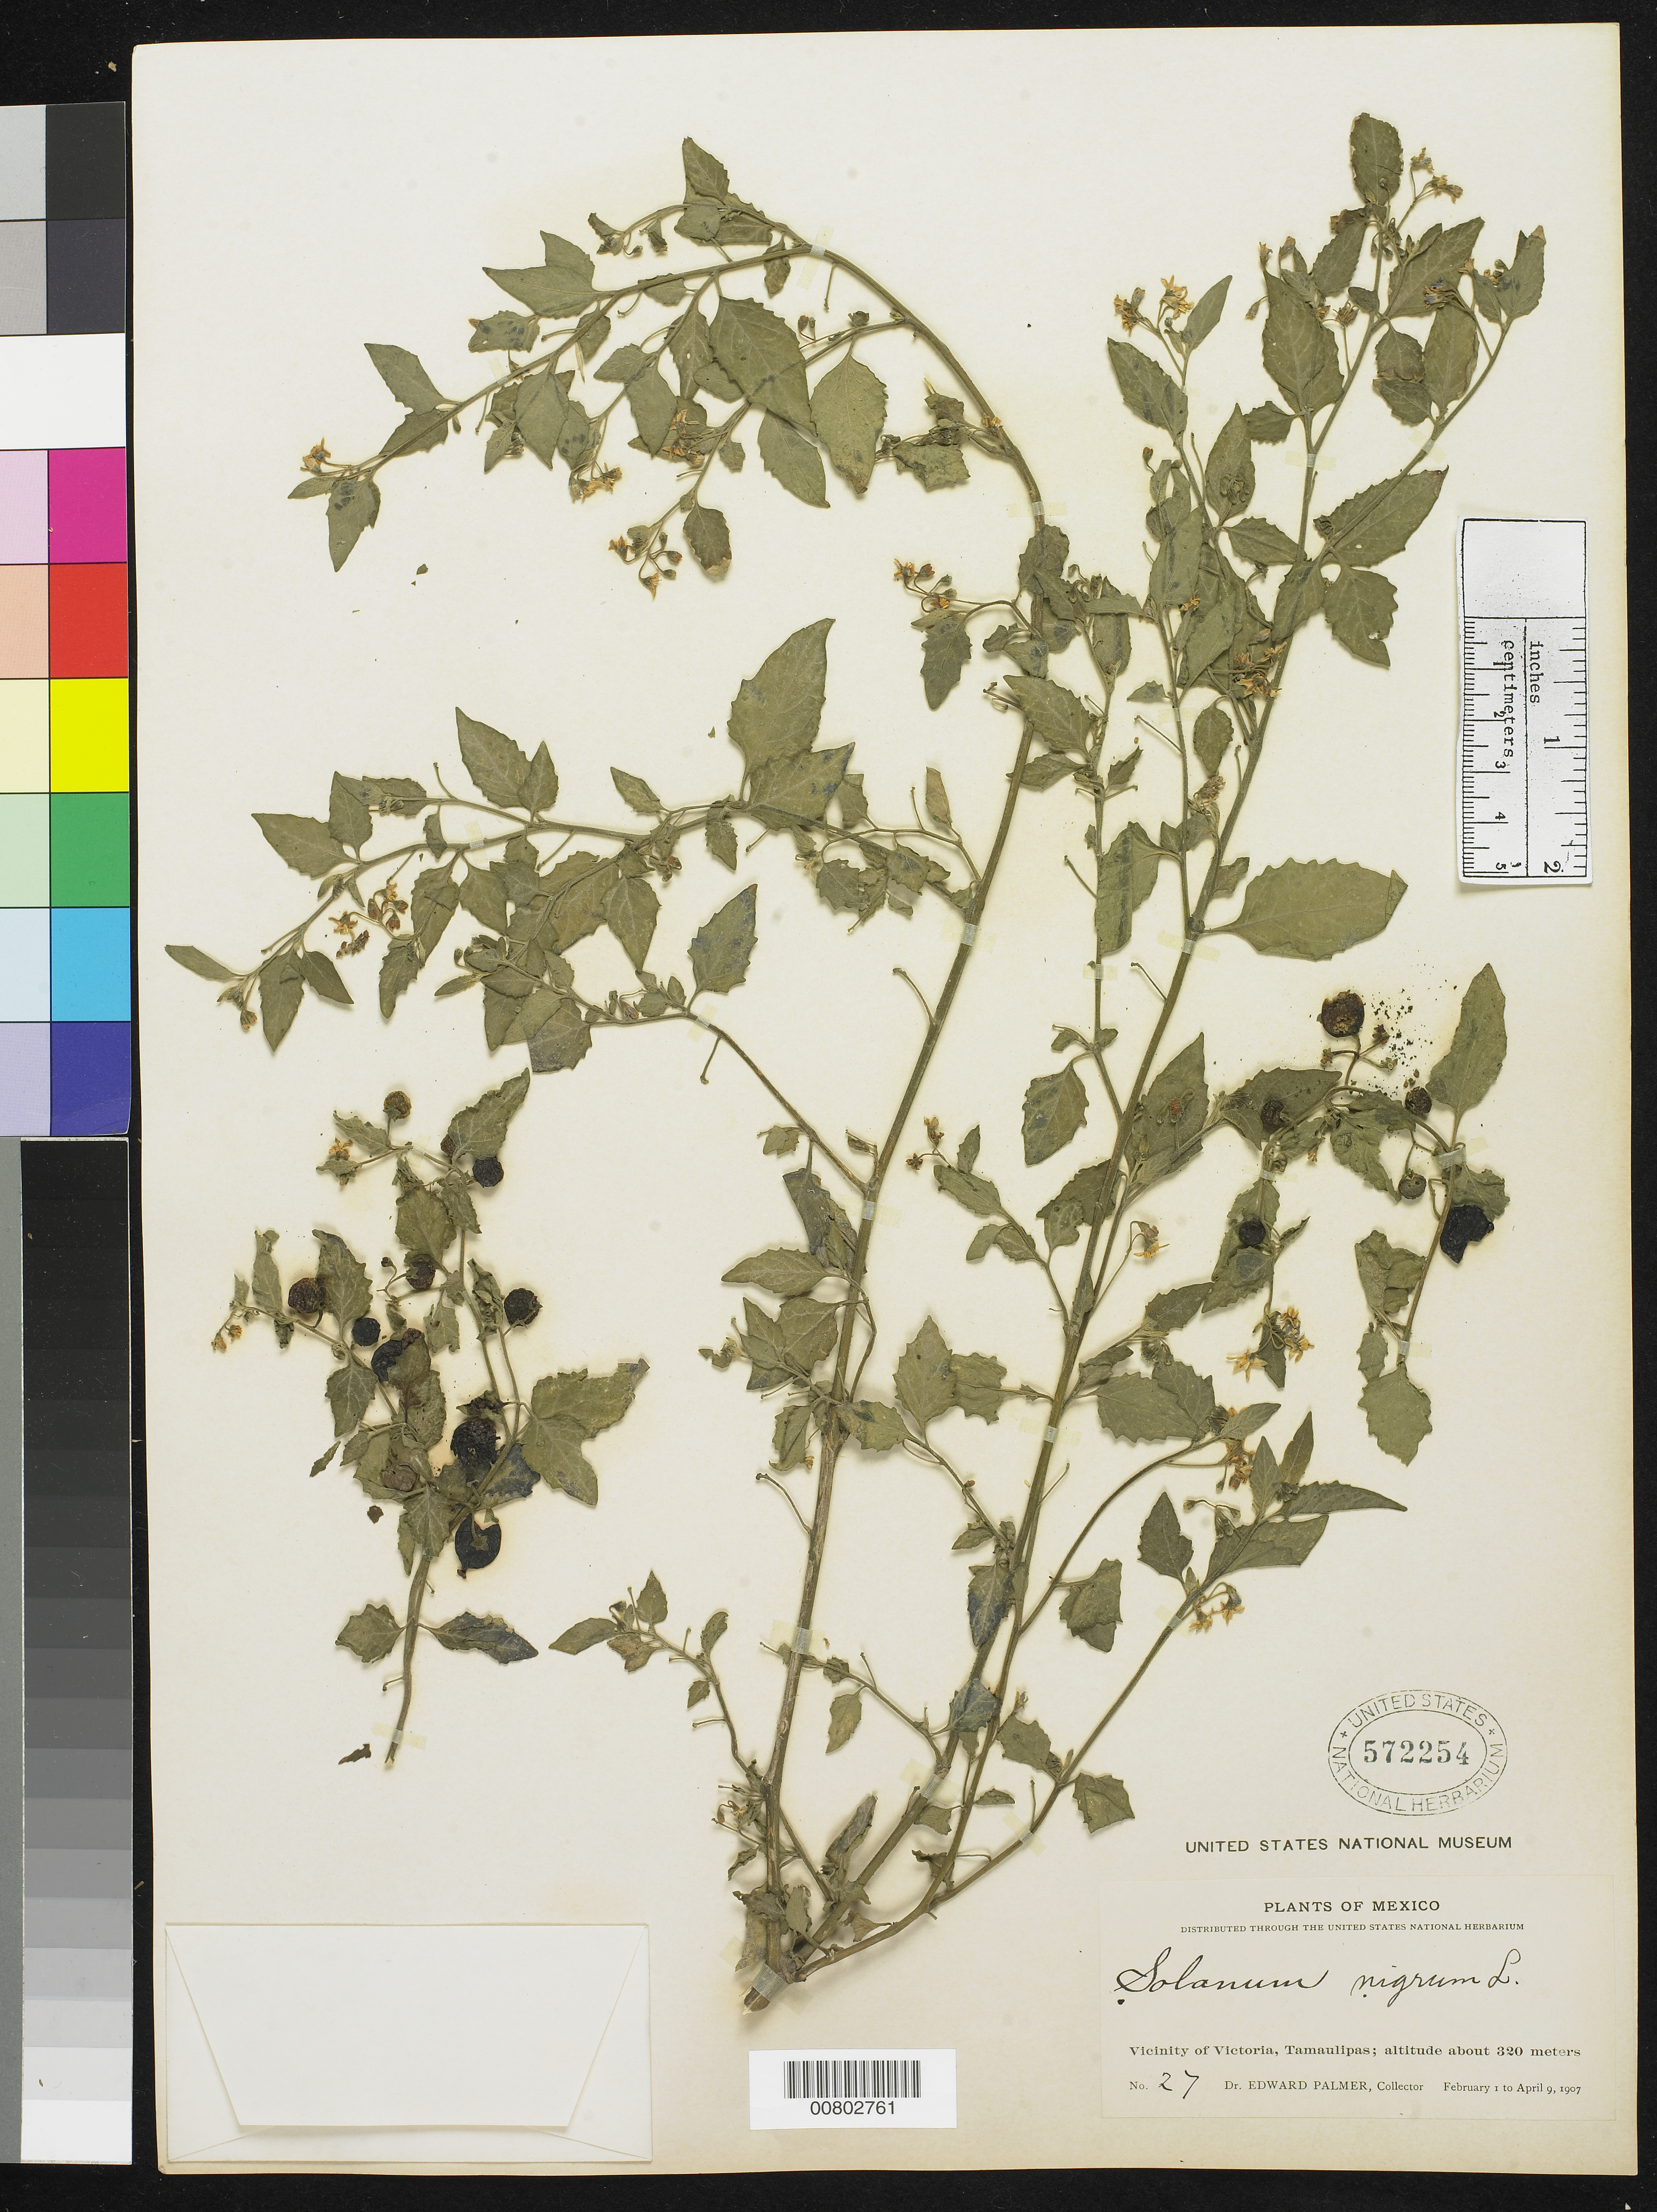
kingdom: Plantae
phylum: Tracheophyta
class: Magnoliopsida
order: Solanales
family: Solanaceae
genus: Solanum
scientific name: Solanum nigrescens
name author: M. Martens & Galeotti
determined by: Knapp, S. D.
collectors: E. Palmer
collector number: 27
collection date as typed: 01 Feb 1907 to 09 Apr 1907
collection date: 1907-02-01/1907-04-09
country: Mexico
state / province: Tamaulipas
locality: Vicinity of Victoria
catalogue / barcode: US 572254